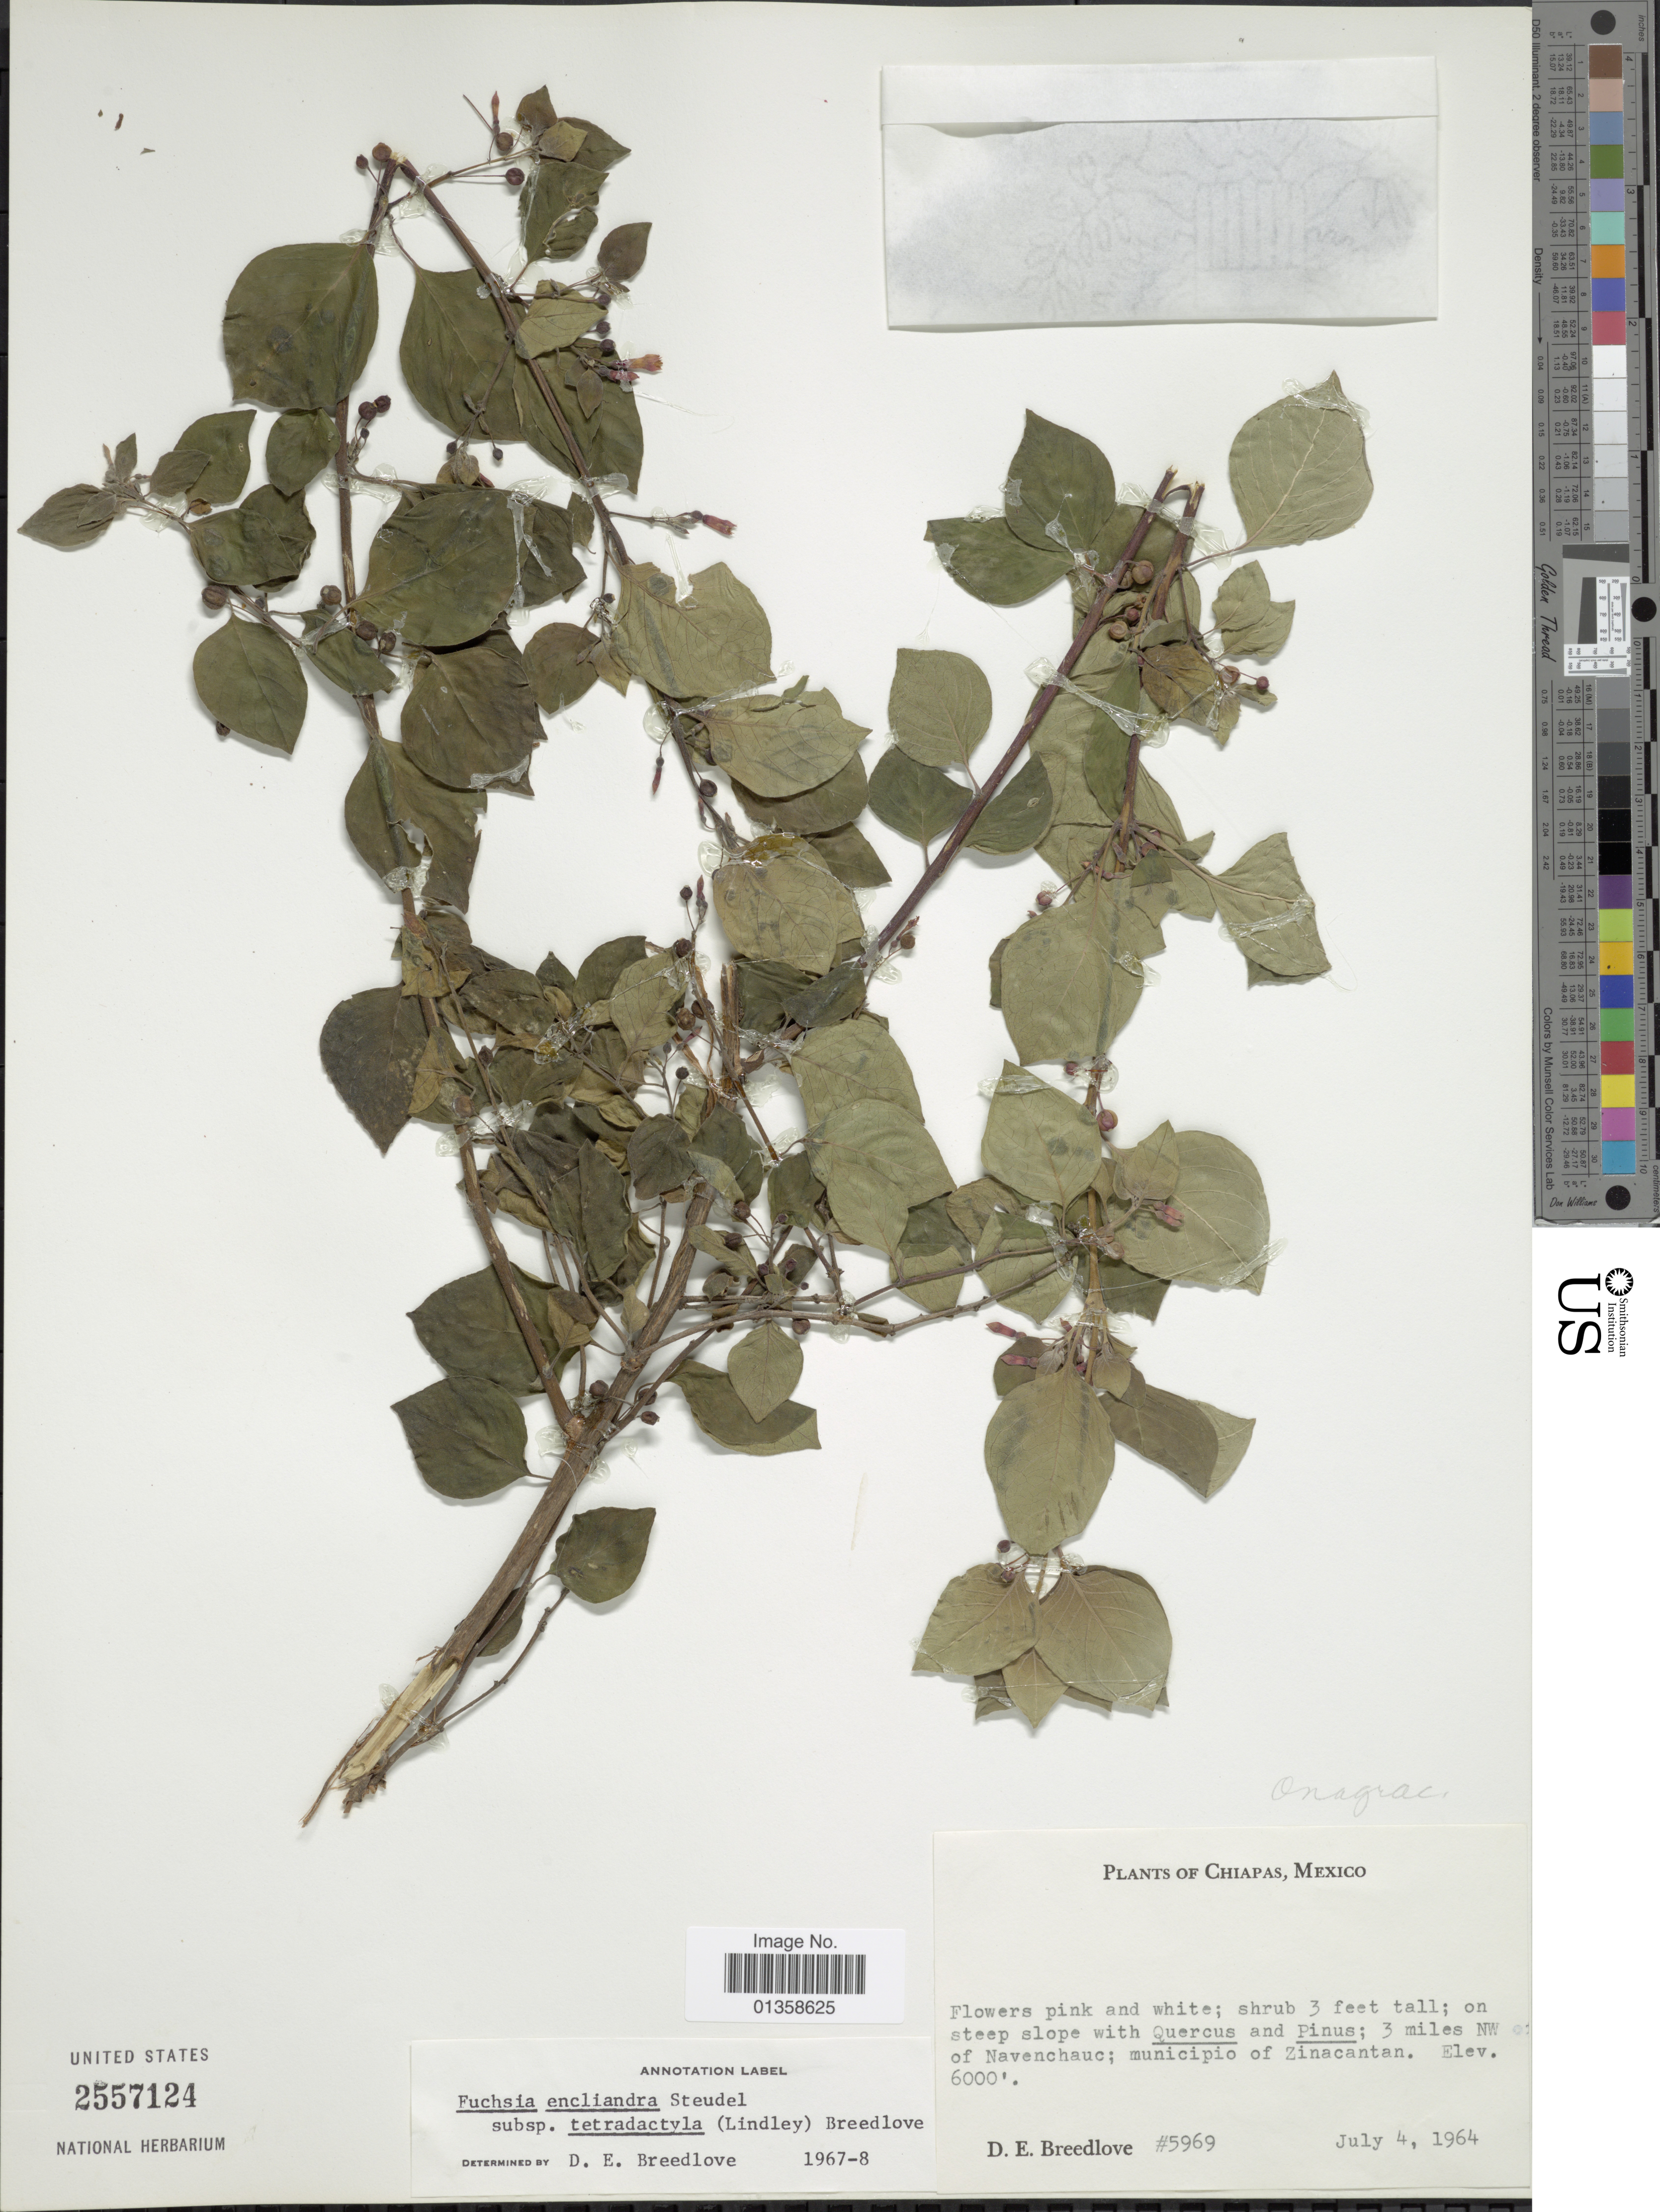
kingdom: Plantae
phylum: Tracheophyta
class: Magnoliopsida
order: Myrtales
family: Onagraceae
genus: Fuchsia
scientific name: Fuchsia encliandra subsp. tetradactyla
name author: (Lindl.) Breedlove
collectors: D. E. Breedlove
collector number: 5969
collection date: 1964-07-04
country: Mexico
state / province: Chiapas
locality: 3 miles NW of Navenchauc; municipio of Zinacantan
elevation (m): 1829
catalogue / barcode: US 2557124